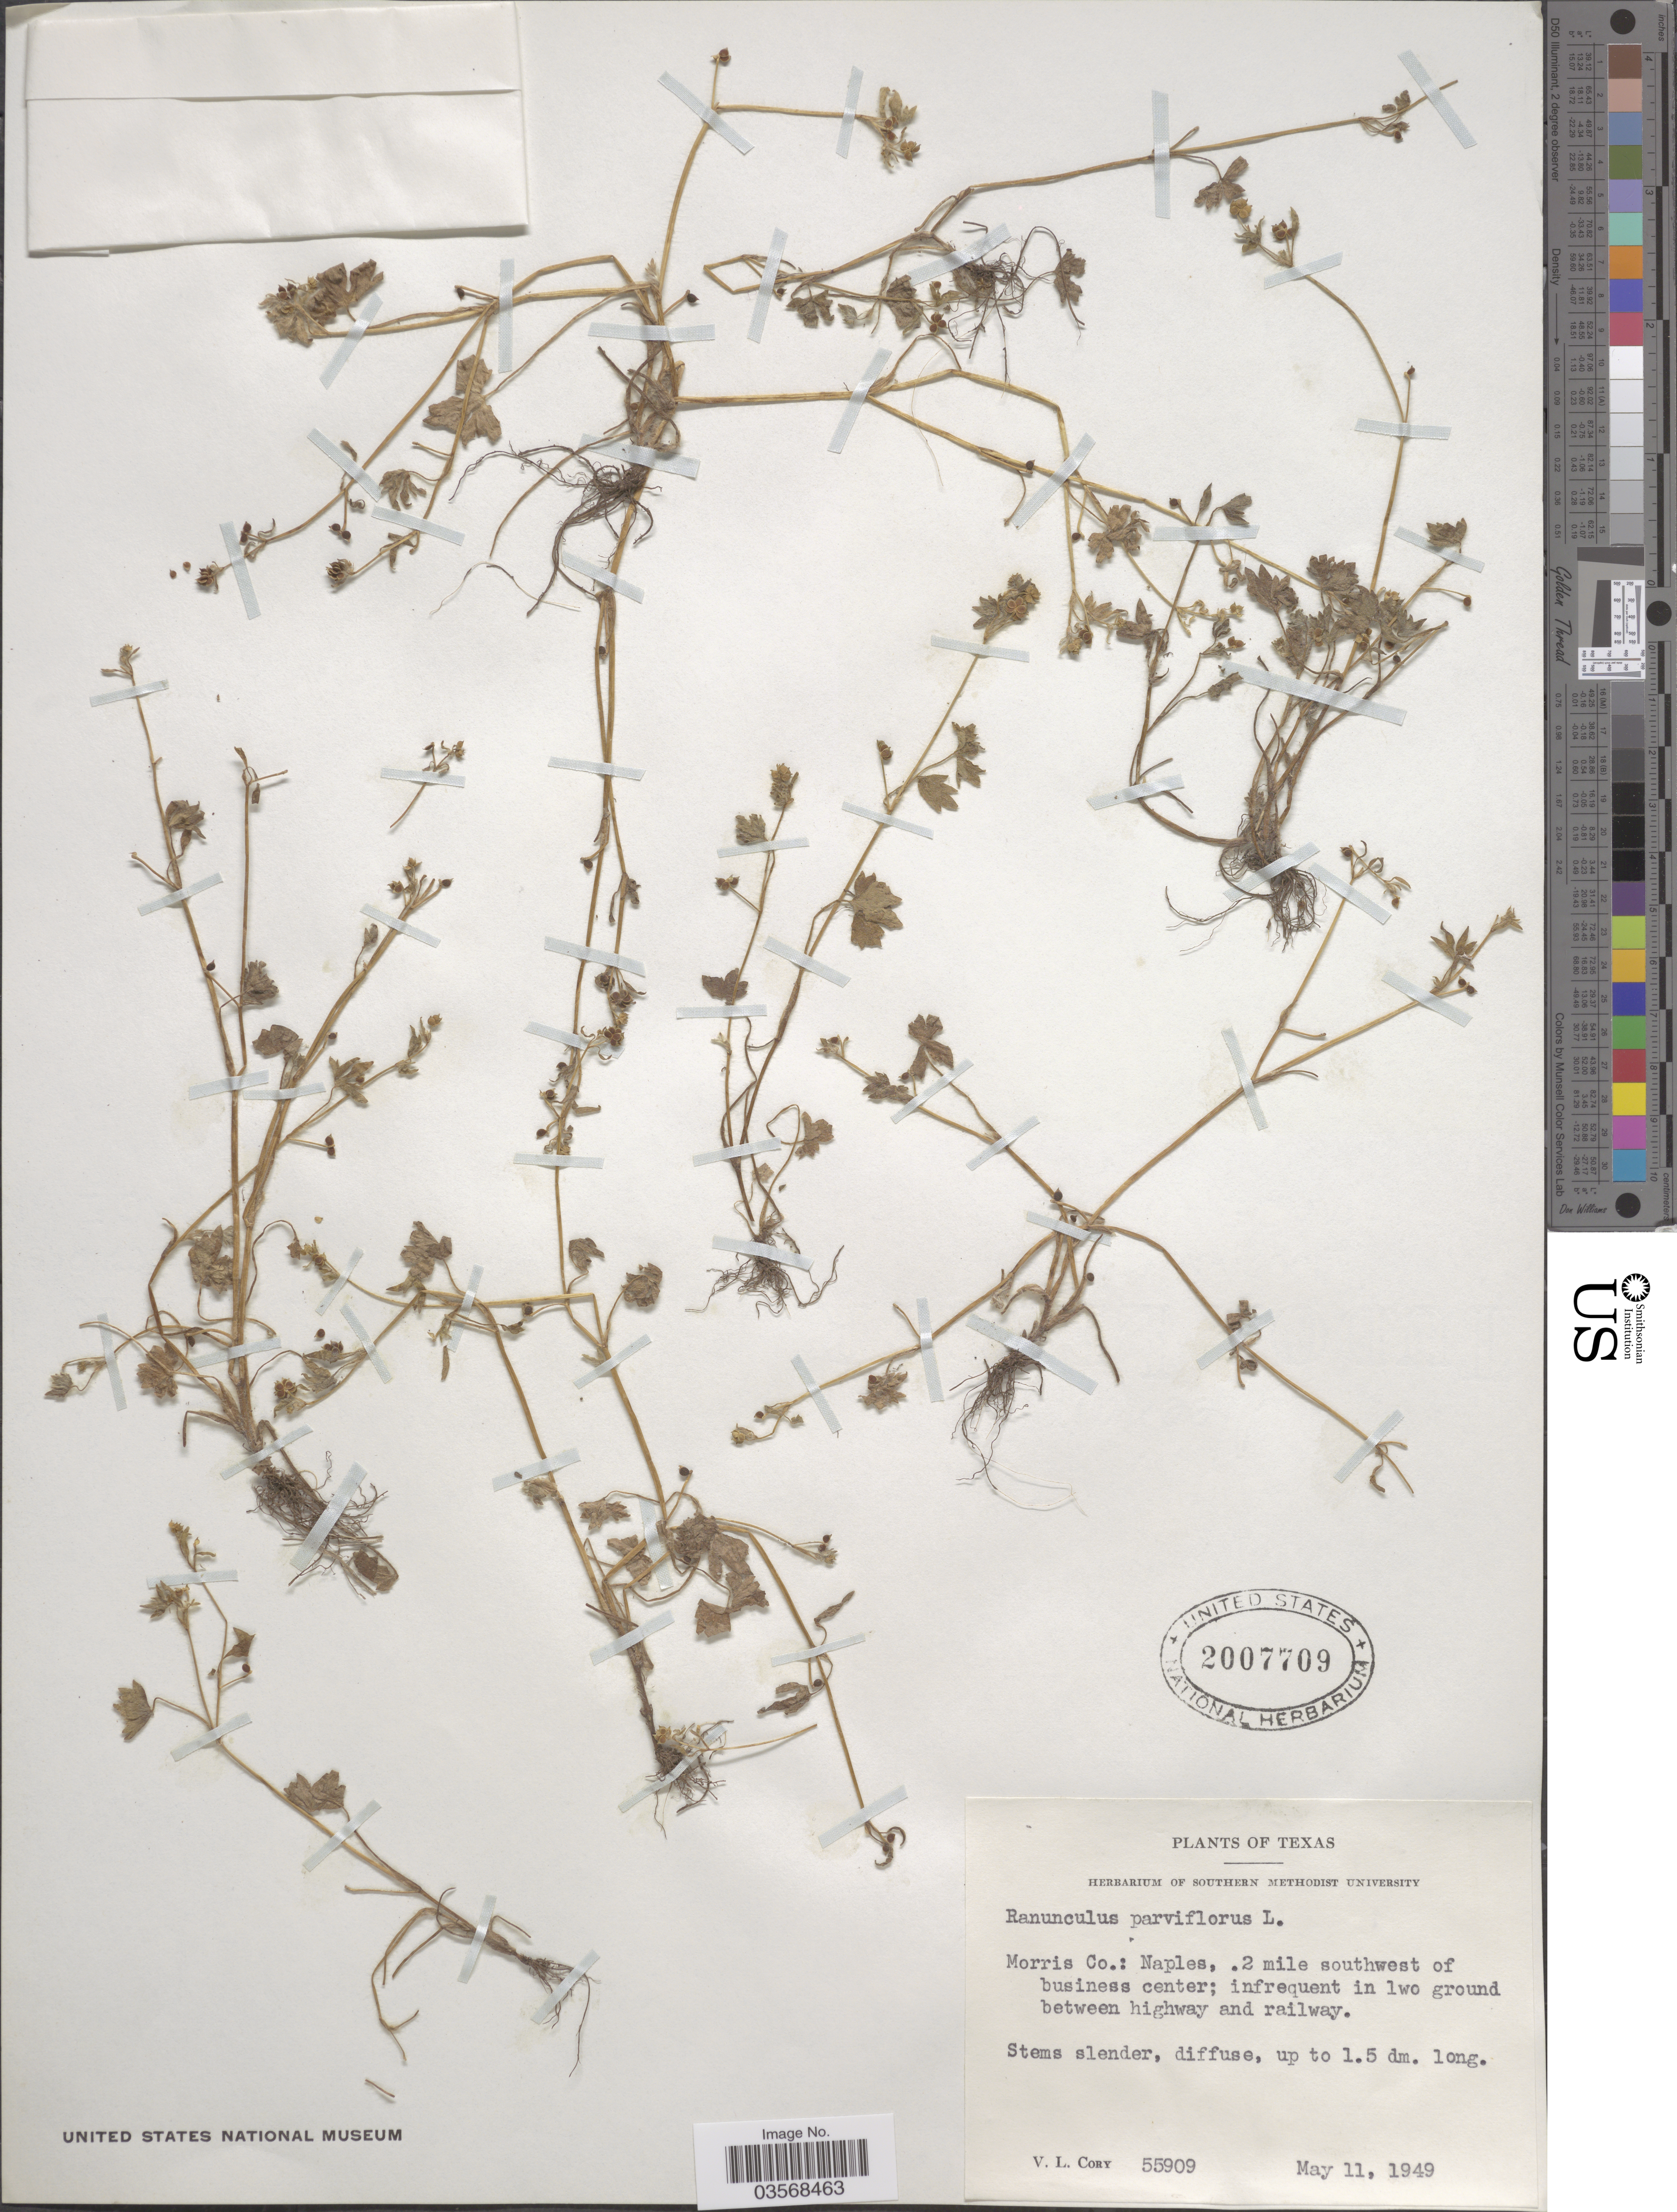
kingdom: Plantae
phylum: Tracheophyta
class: Magnoliopsida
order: Ranunculales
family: Ranunculaceae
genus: Ranunculus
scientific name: Ranunculus parviflorus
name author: L.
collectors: V. Cory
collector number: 55909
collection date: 1949-05-11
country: United States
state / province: Texas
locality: Morris Co.: Naples, .2 mile southwest of business center.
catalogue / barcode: US 2007709